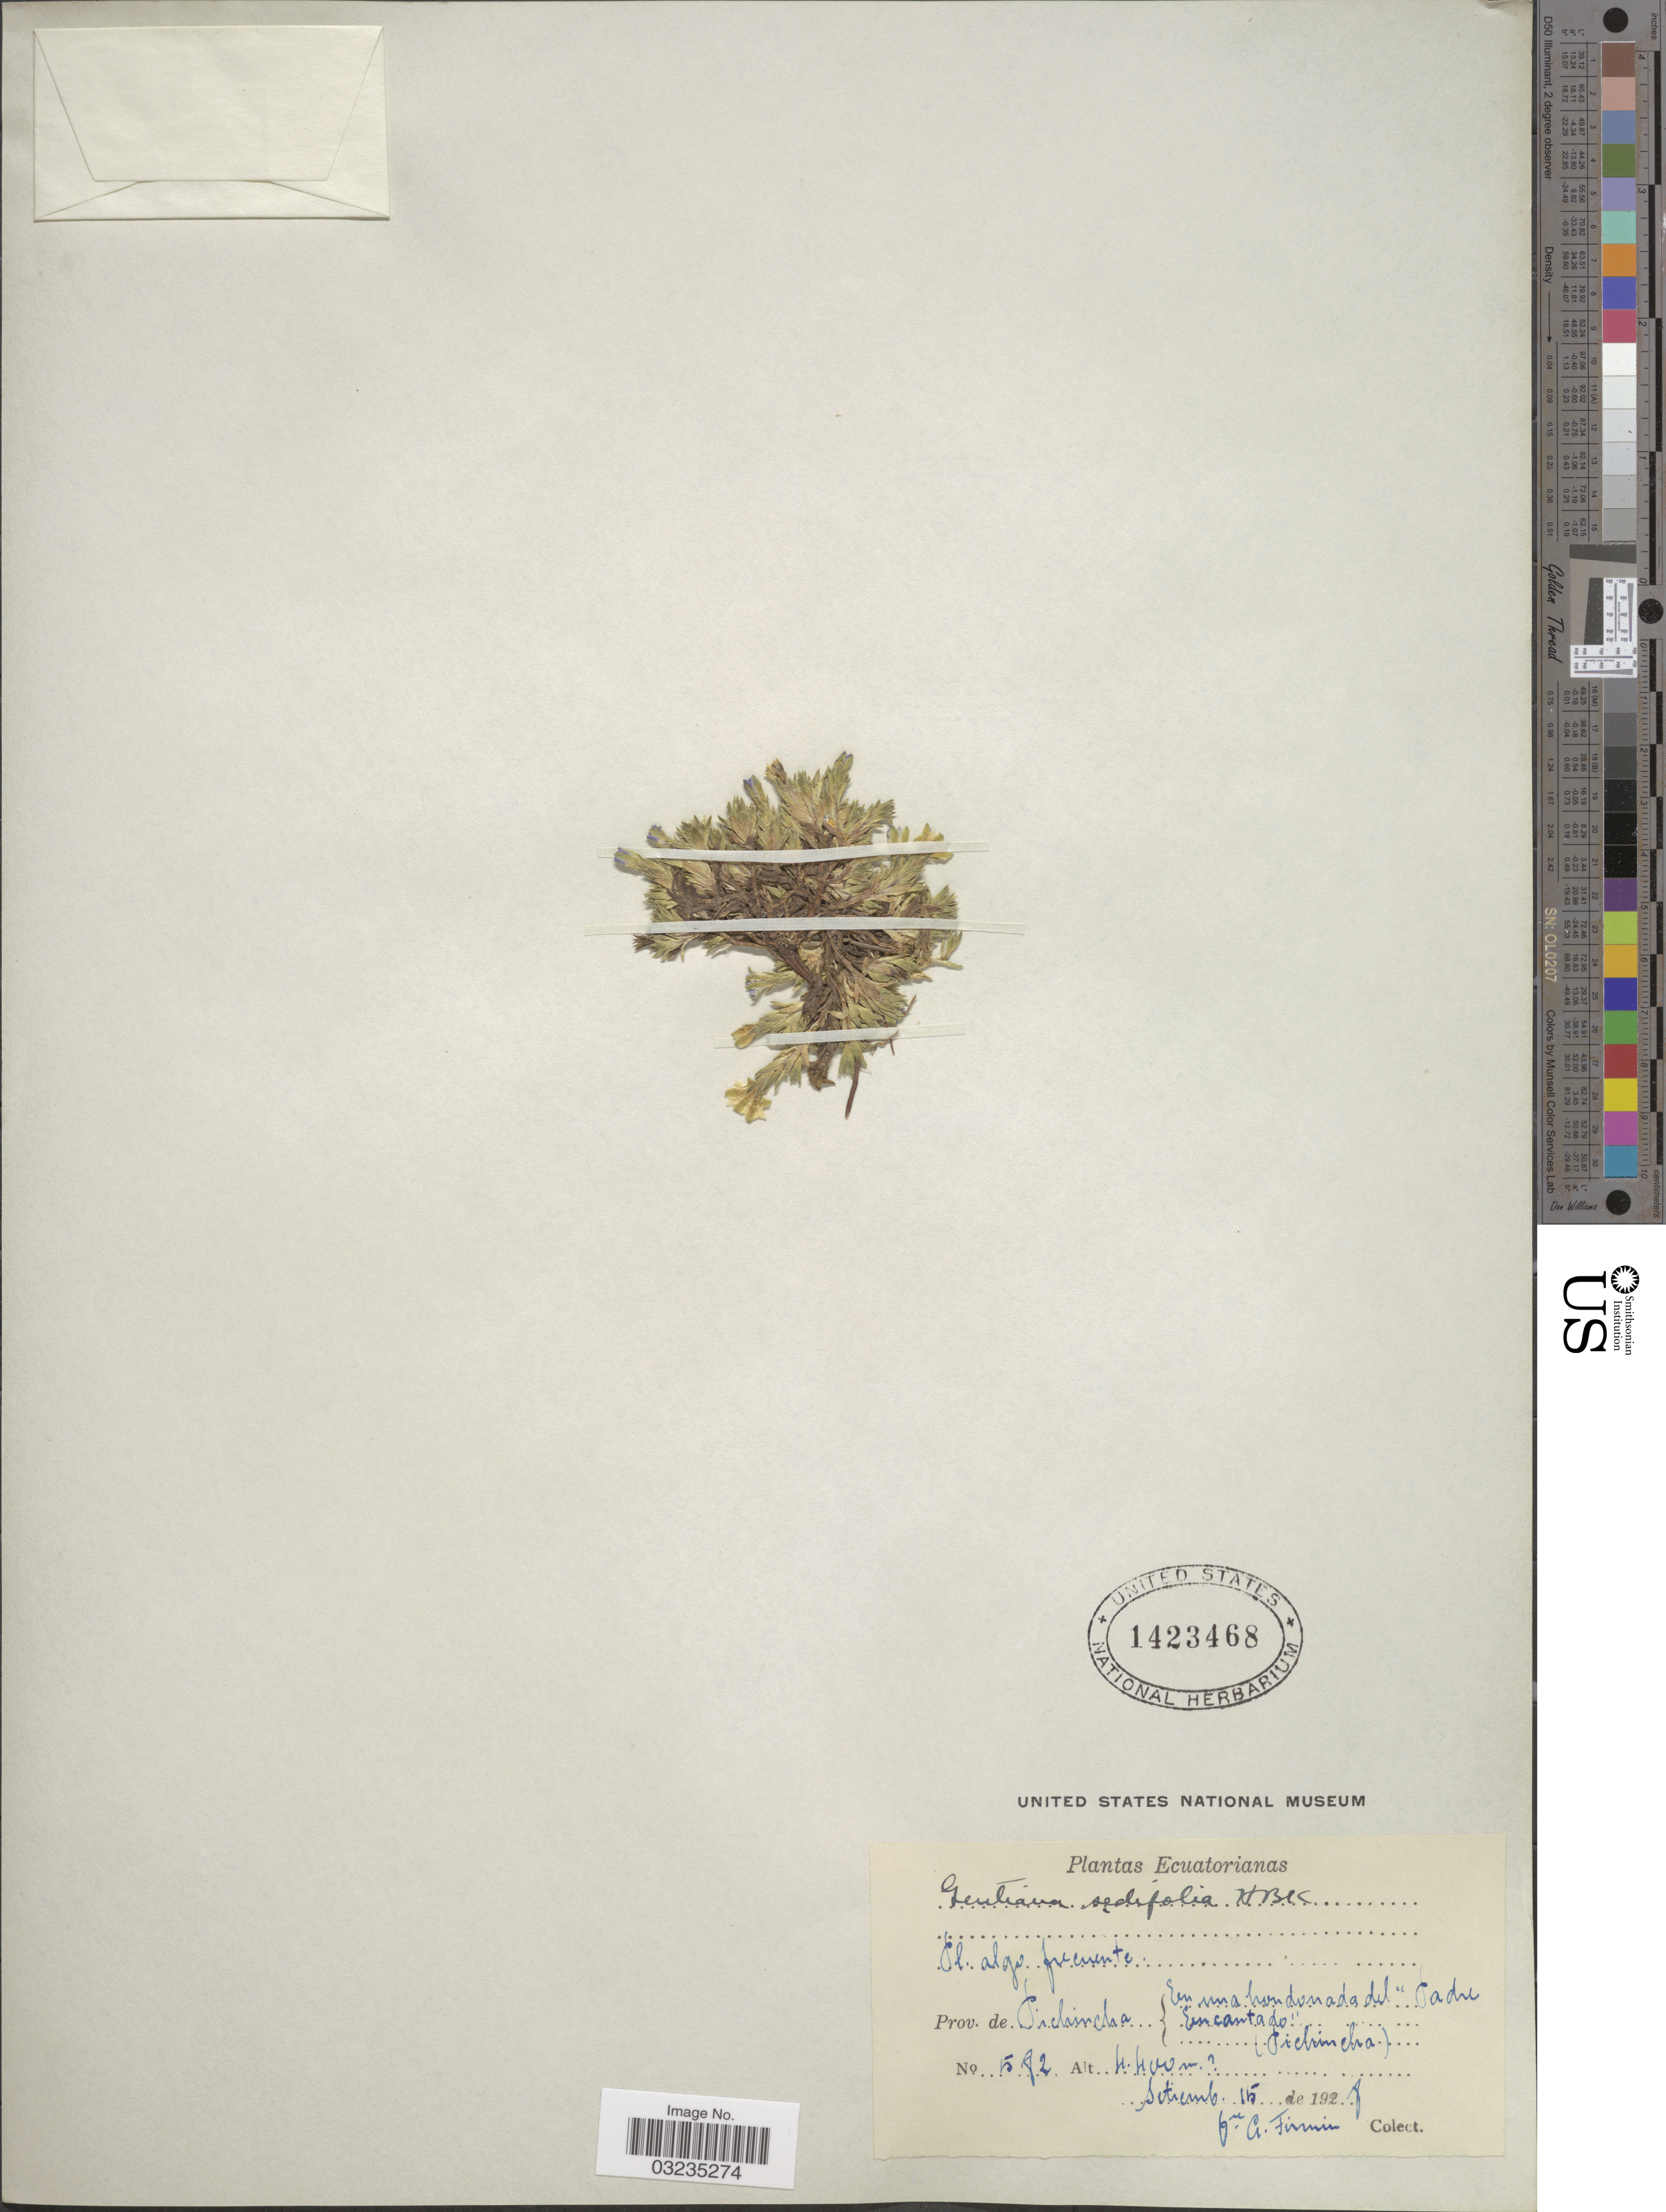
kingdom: Plantae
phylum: Tracheophyta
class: Magnoliopsida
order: Gentianales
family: Gentianaceae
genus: Gentiana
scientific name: Gentiana sedifolia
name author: Kunth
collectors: F. Firmin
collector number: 1582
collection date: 1928-09-15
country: Ecuador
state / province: Pichincha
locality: En una hondona del "Padre Encantado" (Pichincha).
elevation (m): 4400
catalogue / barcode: US 1423468